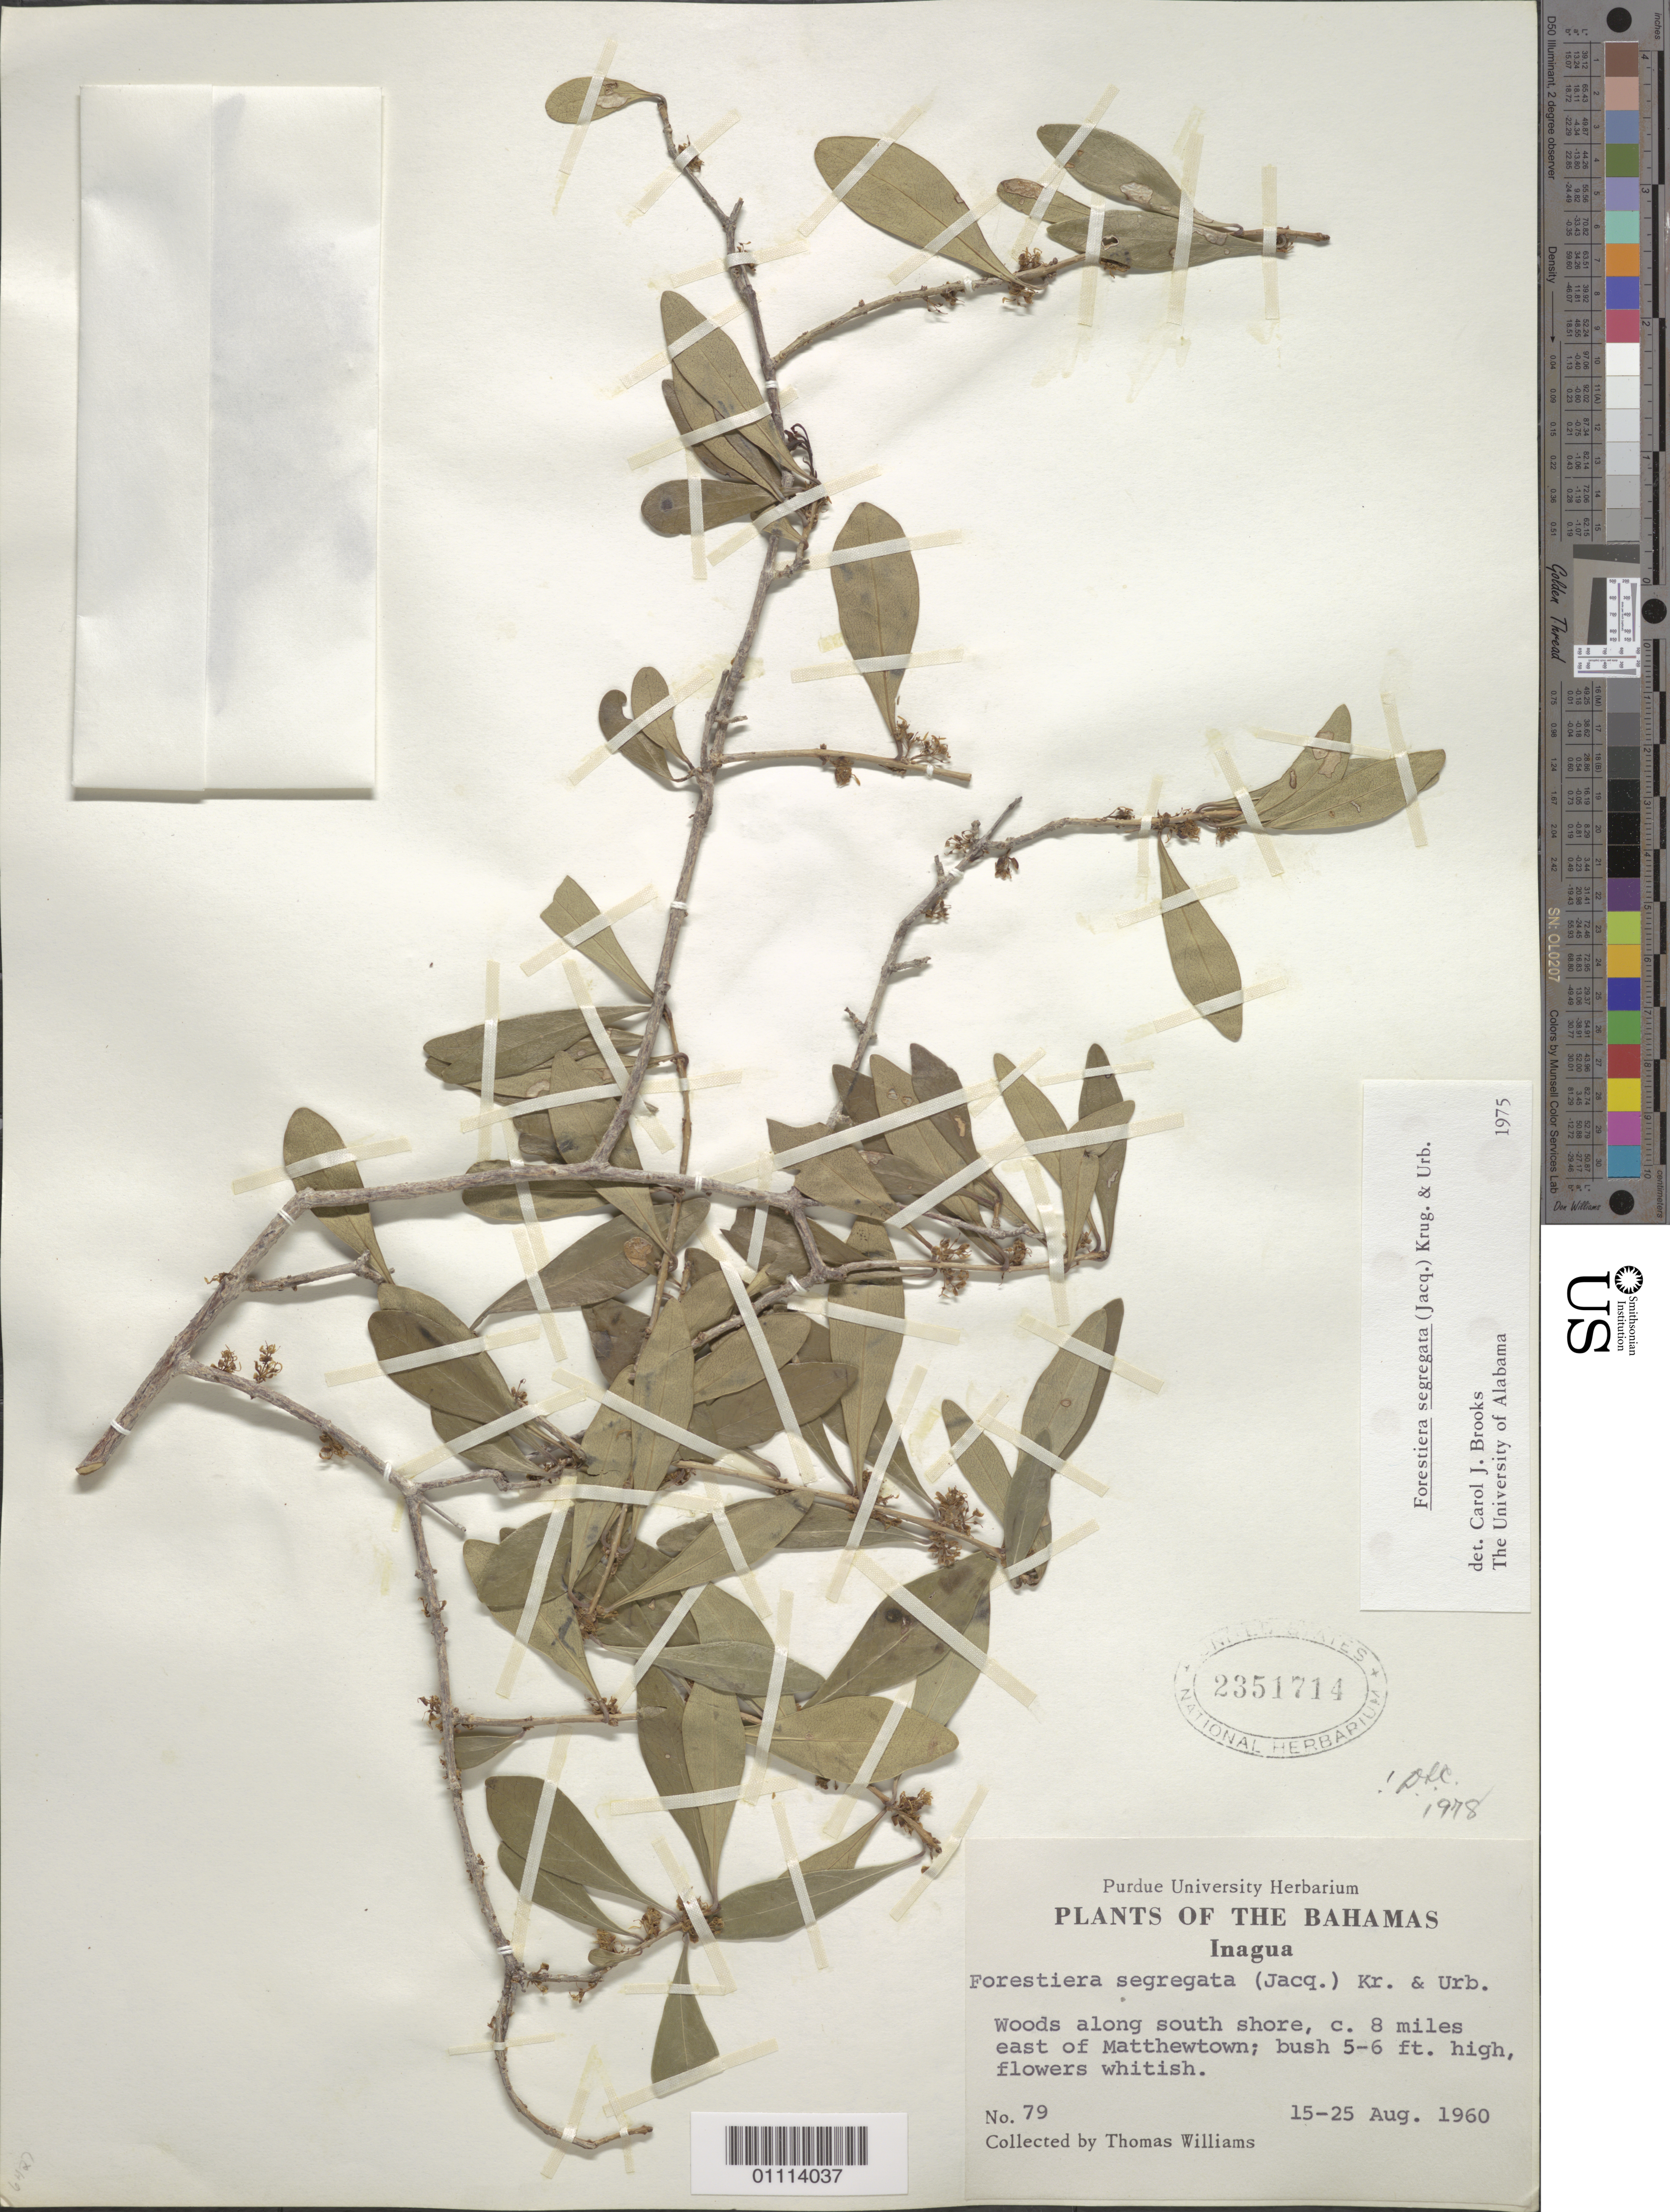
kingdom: Plantae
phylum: Tracheophyta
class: Magnoliopsida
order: Lamiales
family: Oleaceae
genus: Forestiera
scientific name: Forestiera segregata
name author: (Jacq.) Krug & Urb.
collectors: T. Williams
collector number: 79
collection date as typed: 15 Aug 1960 to 25 Aug 1960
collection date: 1960-08-15/1960-08-25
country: Bahamas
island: Great Inagua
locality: Woods along south shore, c. 8 miles E of Matthewtown; bush 5-6 ft. high, flowers whitish.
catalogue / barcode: US 2351714